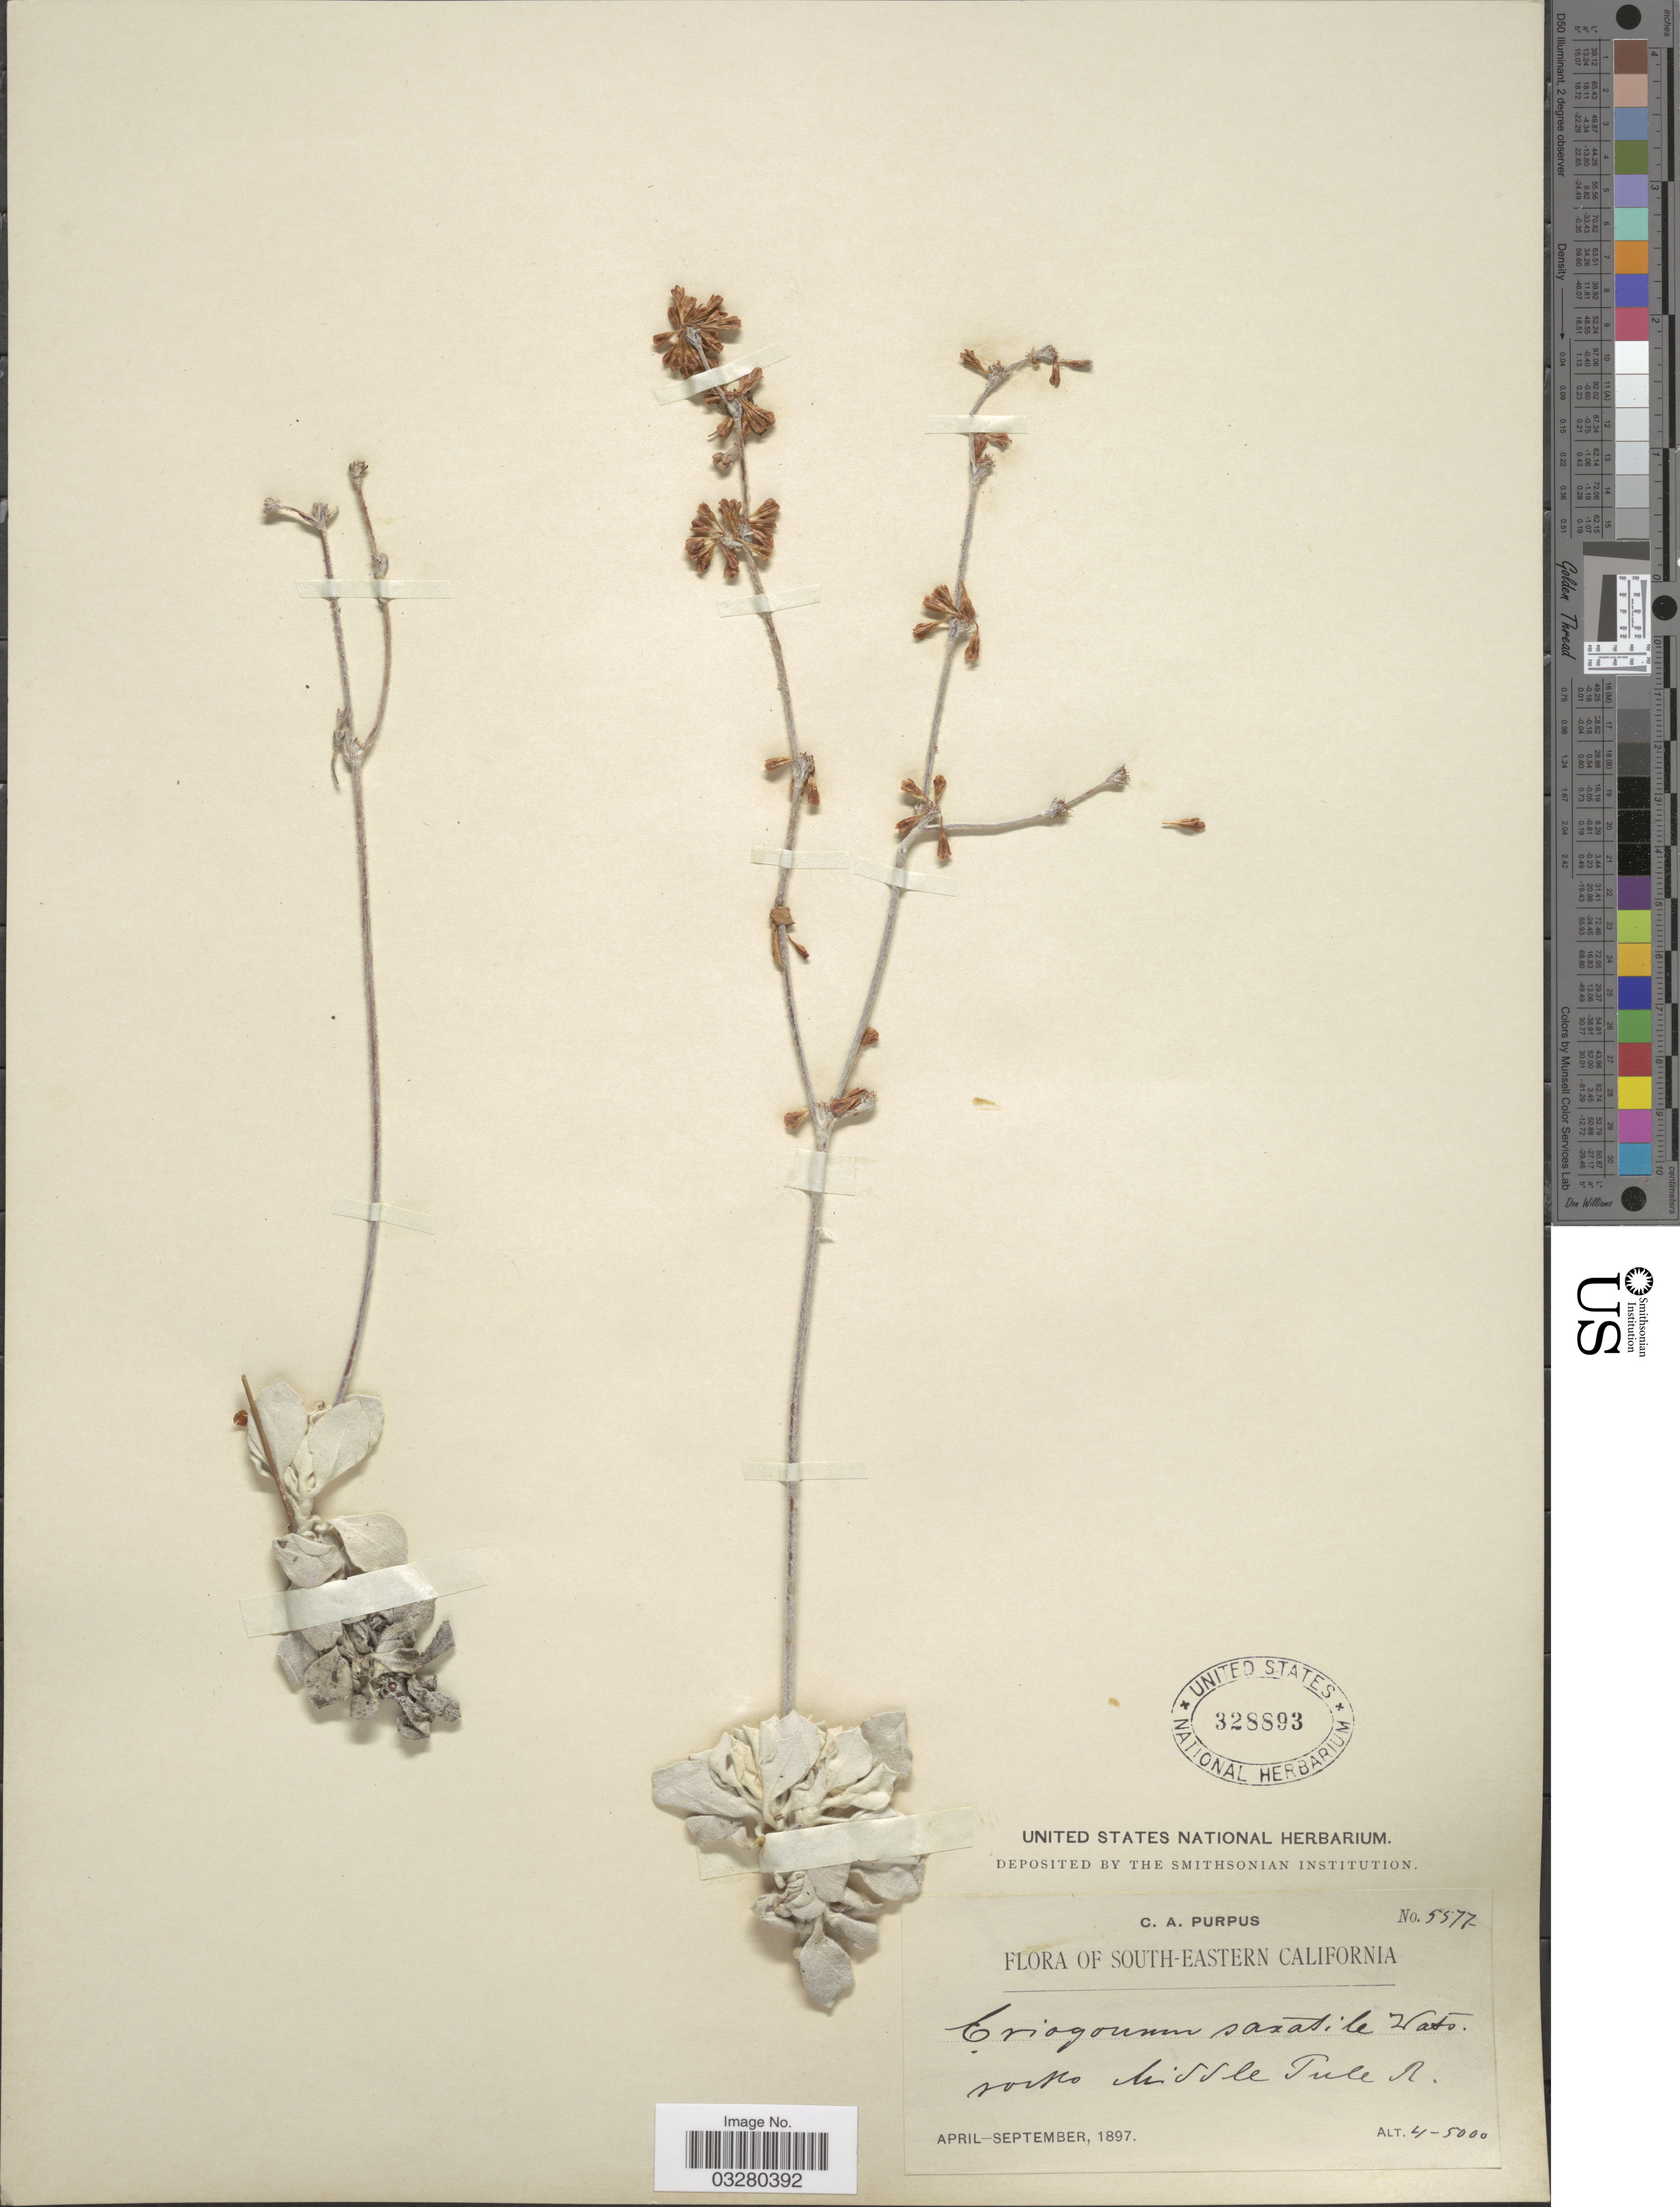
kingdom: Plantae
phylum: Tracheophyta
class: Magnoliopsida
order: Caryophyllales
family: Polygonaceae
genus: Eriogonum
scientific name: Eriogonum saxatile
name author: S. Watson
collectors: C. A. Purpus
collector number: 5577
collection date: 1897-04/1897-09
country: United States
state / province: California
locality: South-Eastern California. Rocks Middle Tule R.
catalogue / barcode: US 328893